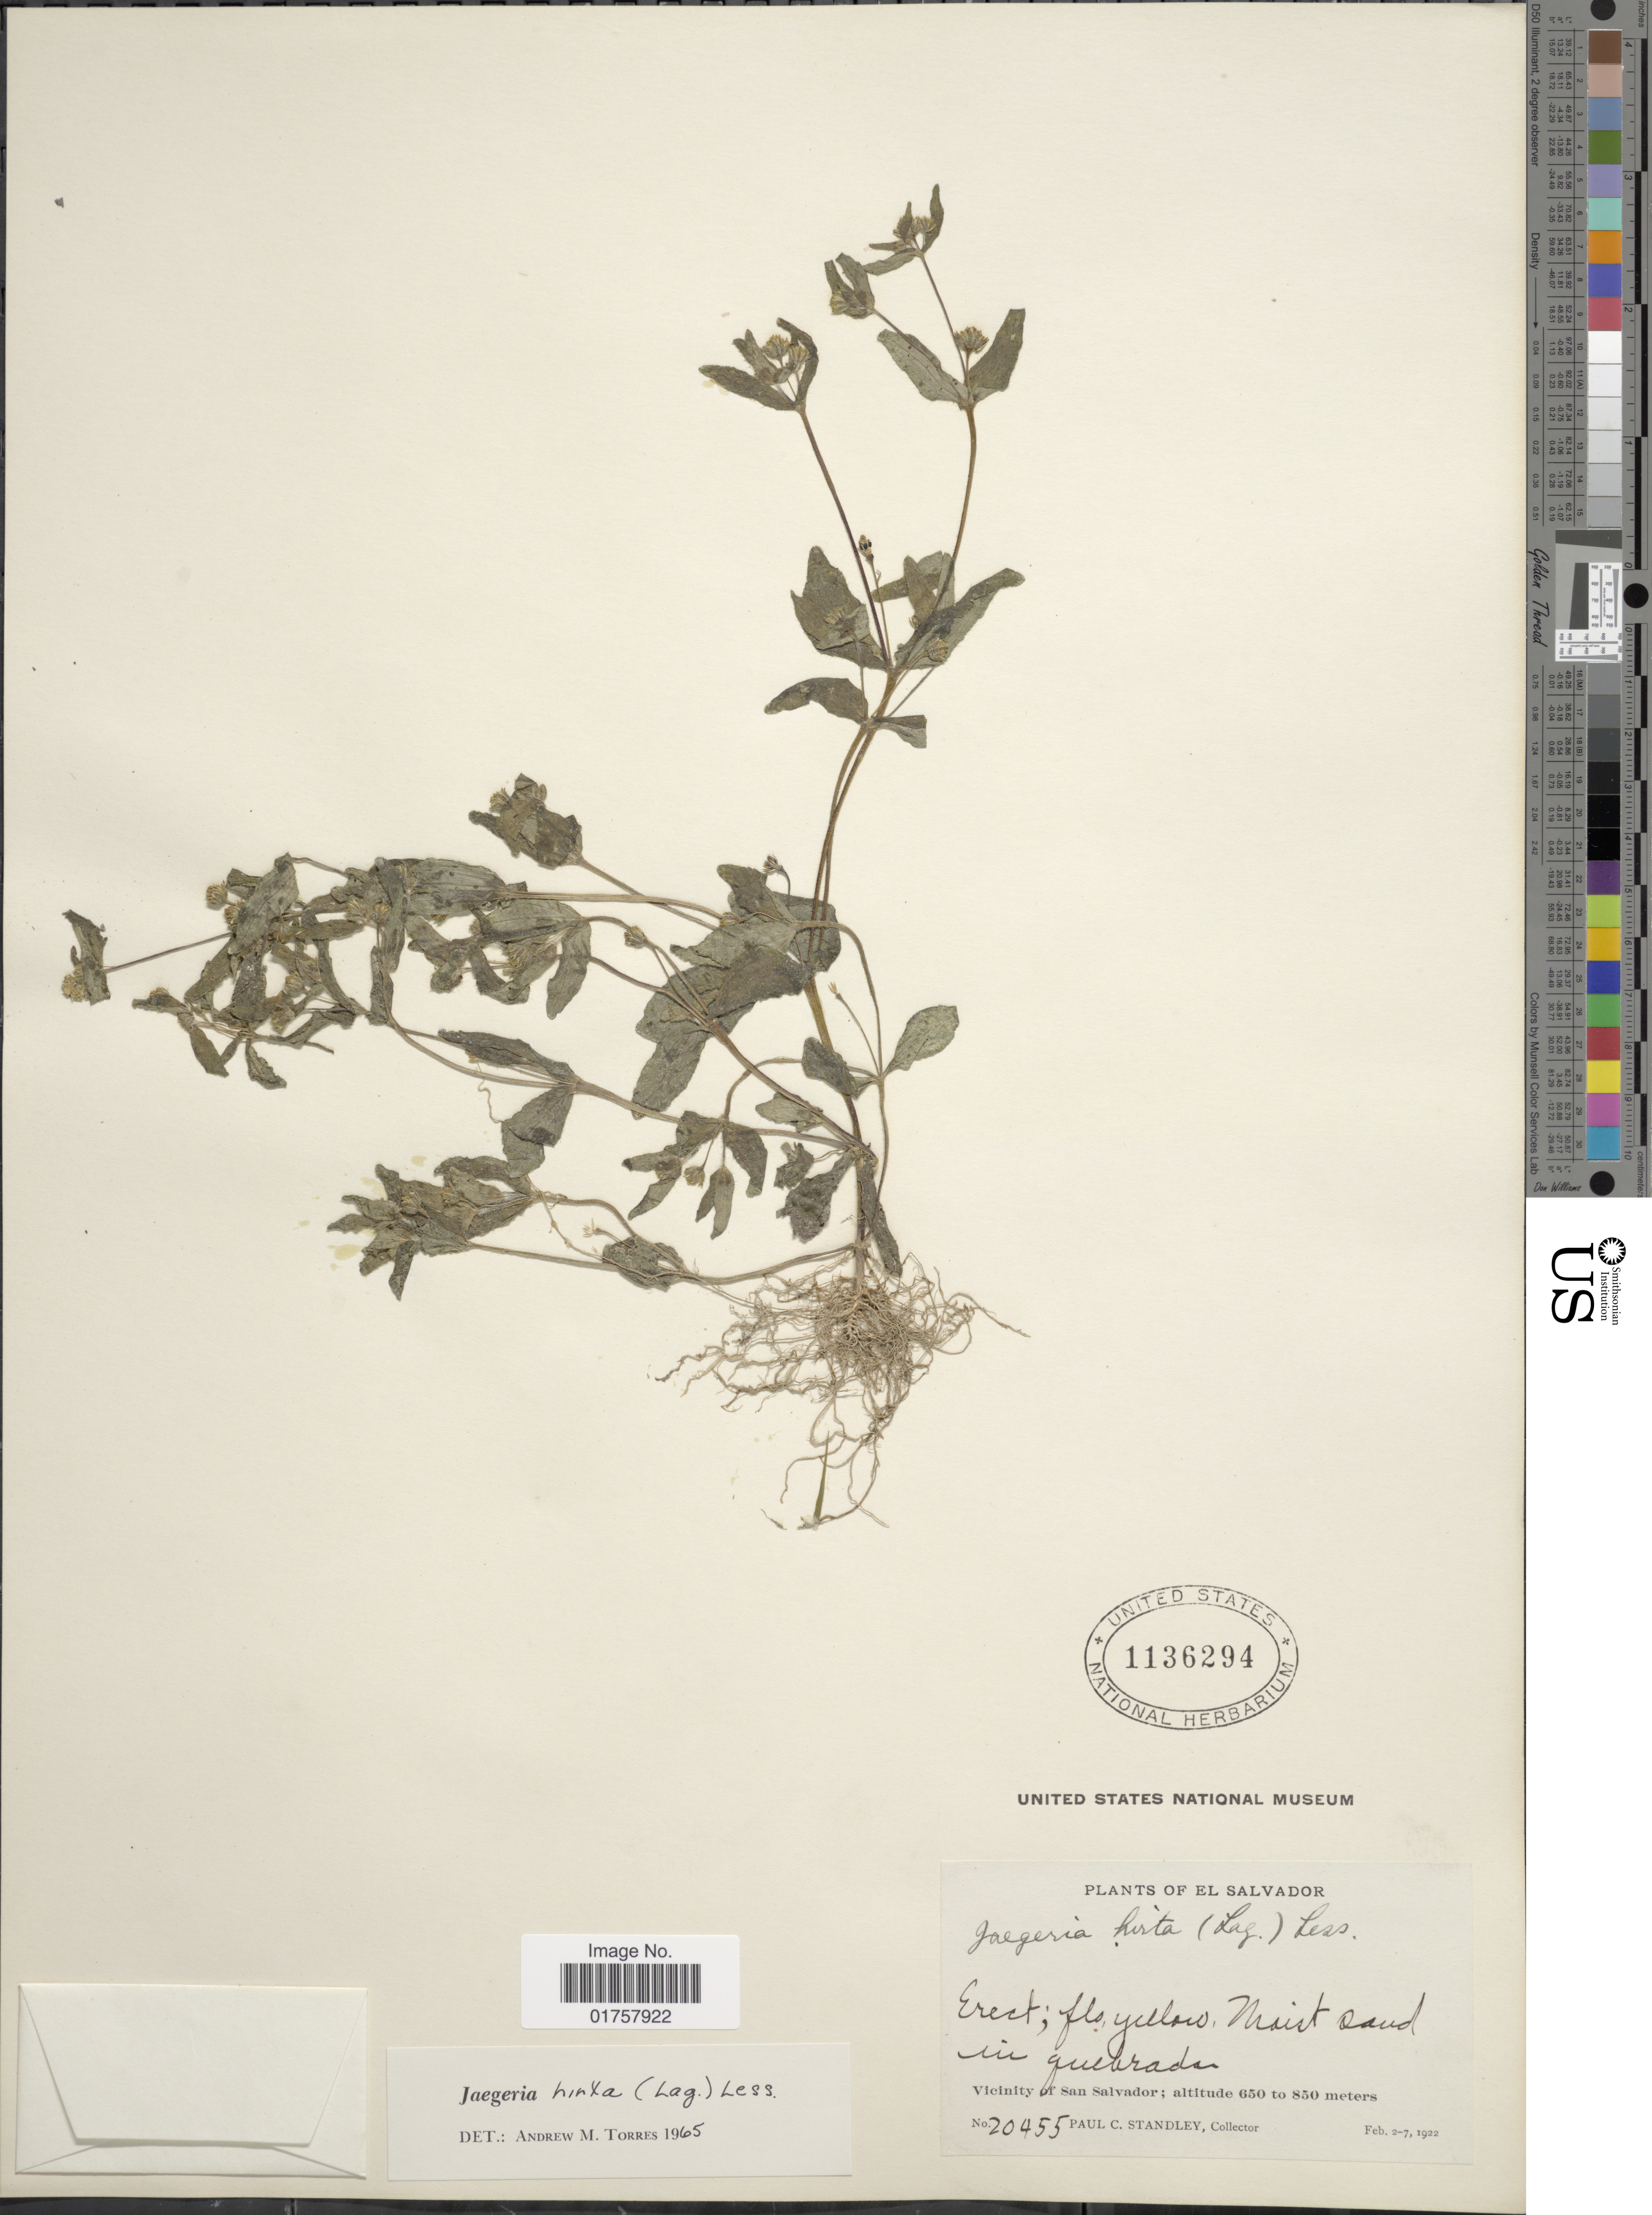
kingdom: Plantae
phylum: Tracheophyta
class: Magnoliopsida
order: Asterales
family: Asteraceae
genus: Jaegeria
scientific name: Jaegeria hirta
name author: (Lag.) Less.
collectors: P. C. Standley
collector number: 20455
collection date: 1922-02-02/1922-02-07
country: El Salvador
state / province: San Salvador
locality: Vicinity of San Salvador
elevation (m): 650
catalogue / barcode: US 1136294